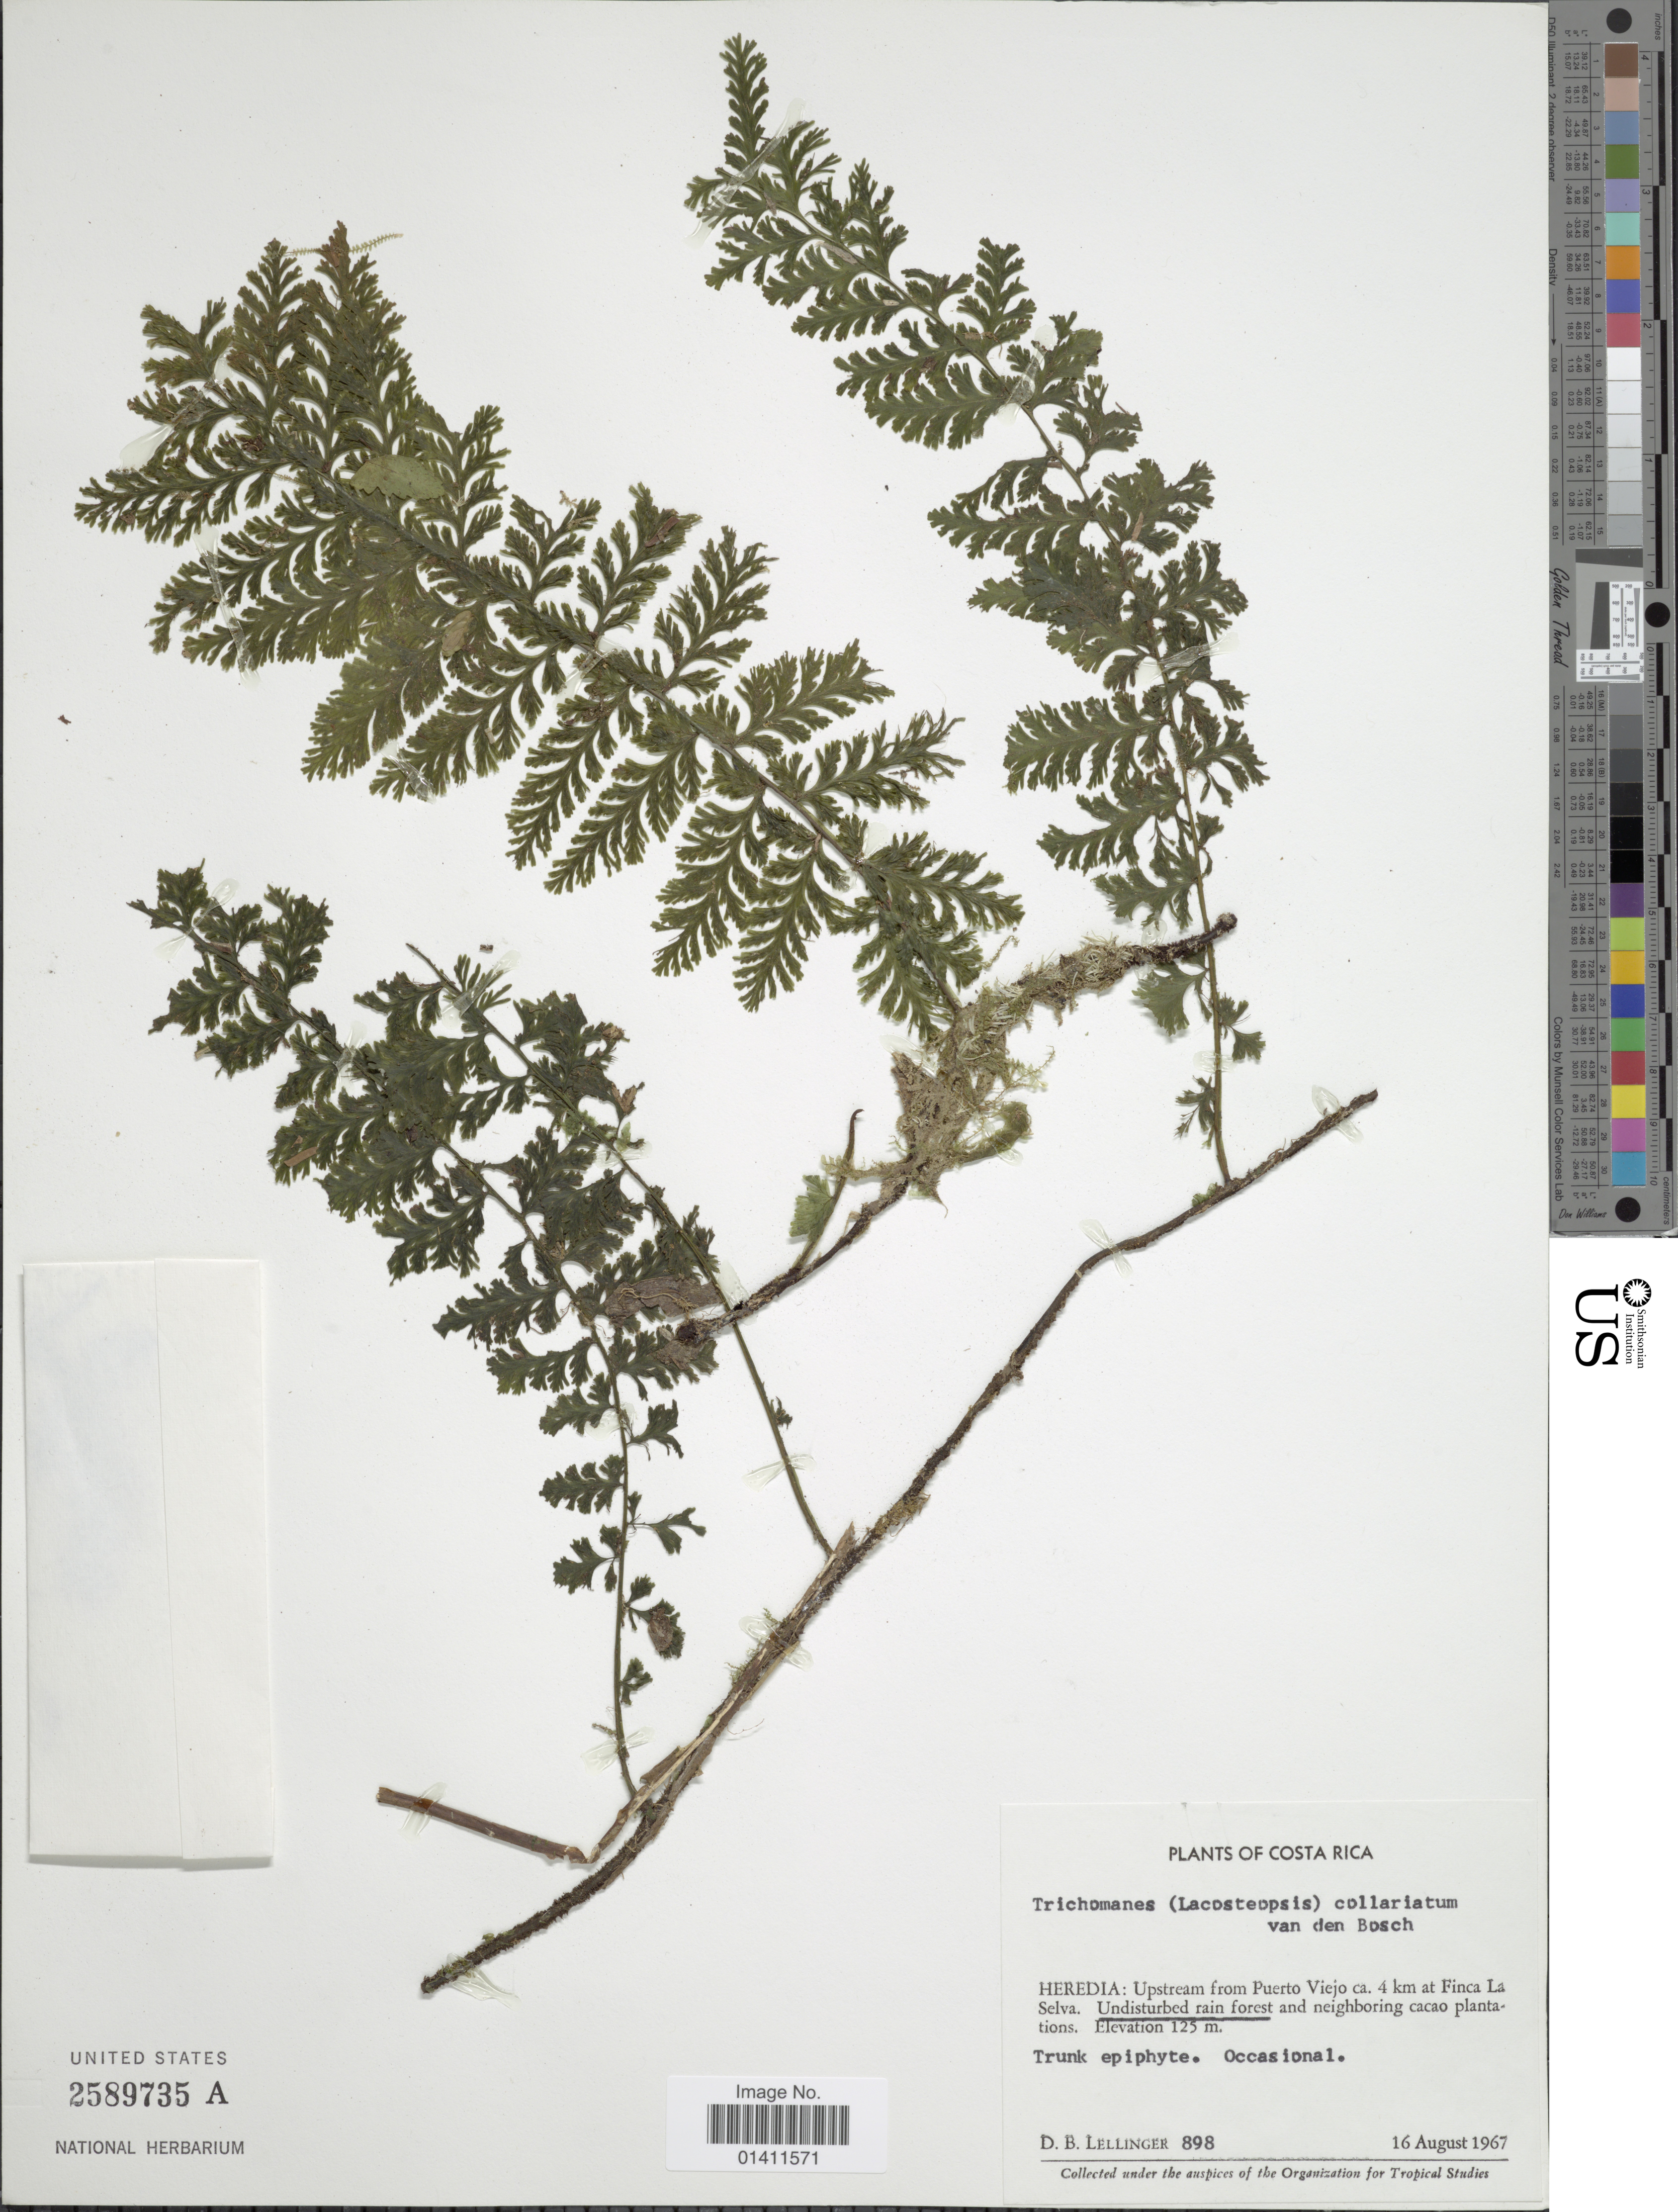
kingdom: Plantae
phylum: Tracheophyta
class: Polypodiopsida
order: Hymenophyllales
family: Hymenophyllaceae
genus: Vandenboschia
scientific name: Vandenboschia collariata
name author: (Bosch) Ebihara & K. Iwats.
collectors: D. B. Lellinger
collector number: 898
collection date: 1967-08-16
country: Costa Rica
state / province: Heredia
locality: Upstream from Puerto Viejo ca. 4 km at Finca La Selva.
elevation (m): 125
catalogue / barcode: US 2589735A